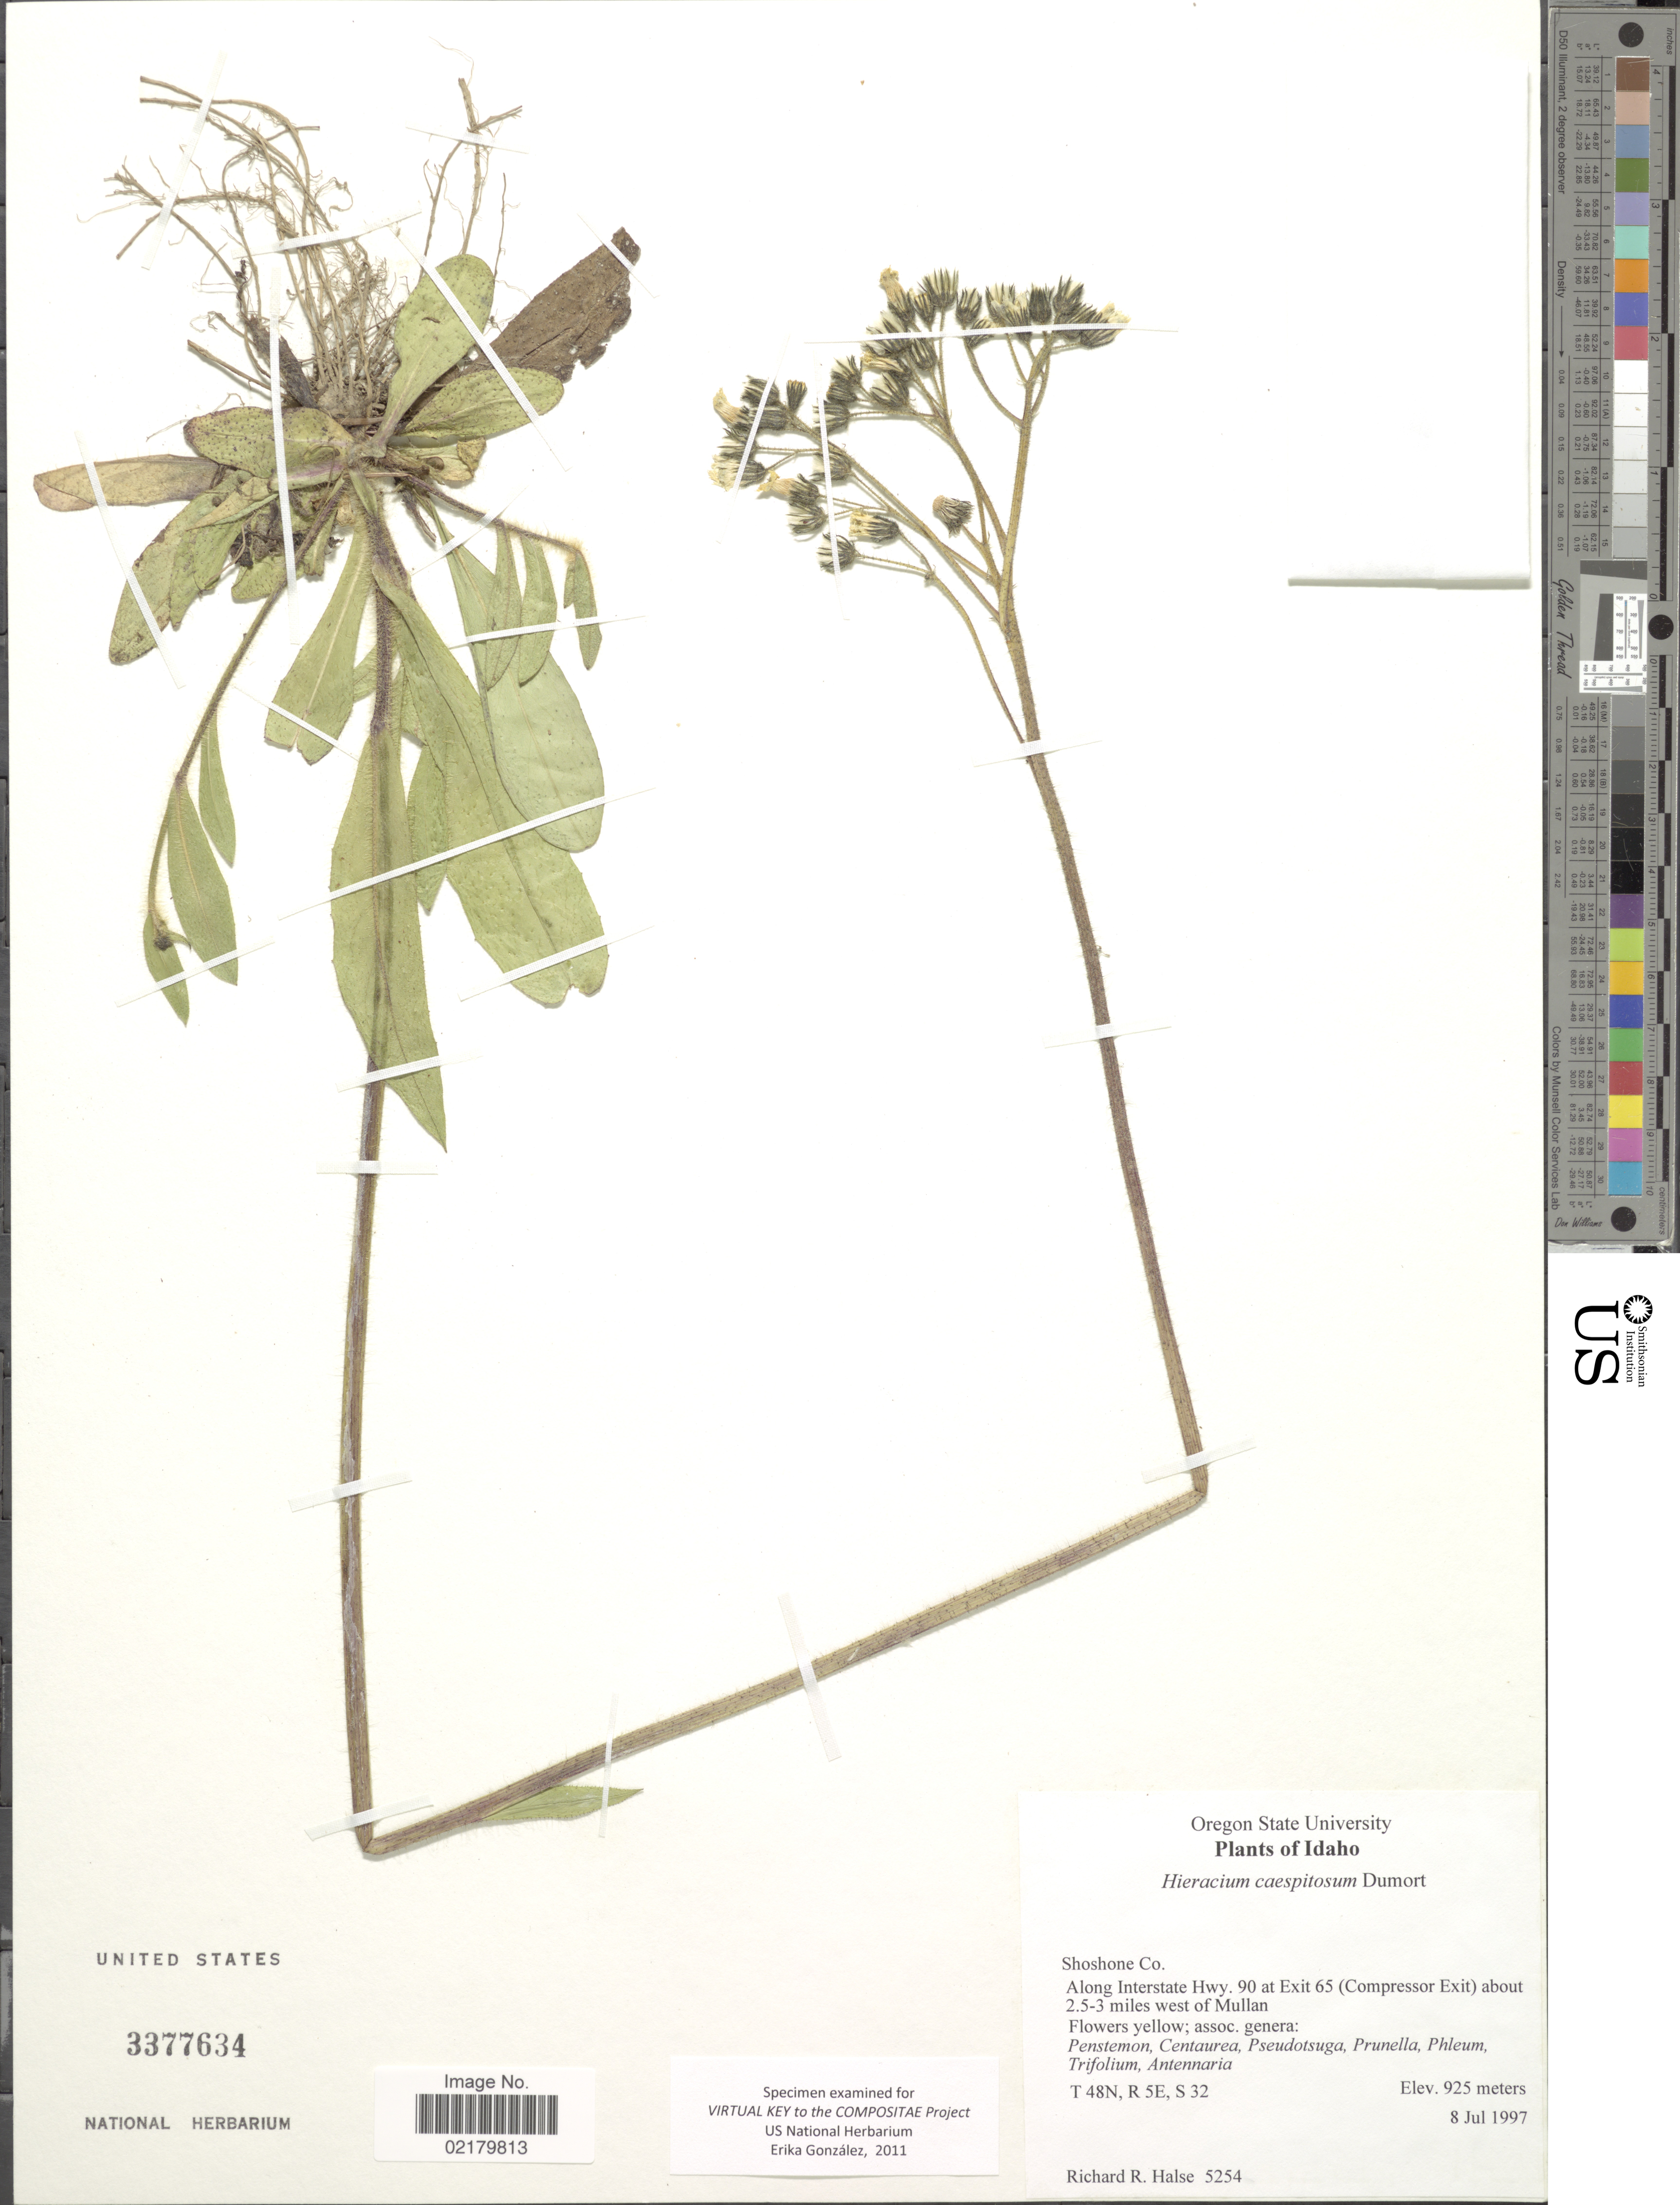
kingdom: Plantae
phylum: Tracheophyta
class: Magnoliopsida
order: Asterales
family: Asteraceae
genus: Pilosella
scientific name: Pilosella caespitosa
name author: (Dumort.) P. D. Sell & C. West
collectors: R. Halse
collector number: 5254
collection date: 1997-07-08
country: United States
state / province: Idaho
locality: Shoshone Co. Along Interstate Hwy. 90 at Exit 65 (Comprssor Exit) about 2.5-3 miles wesr of Mullan, T 48N, R 5E, S 32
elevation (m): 925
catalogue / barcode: US 3377634